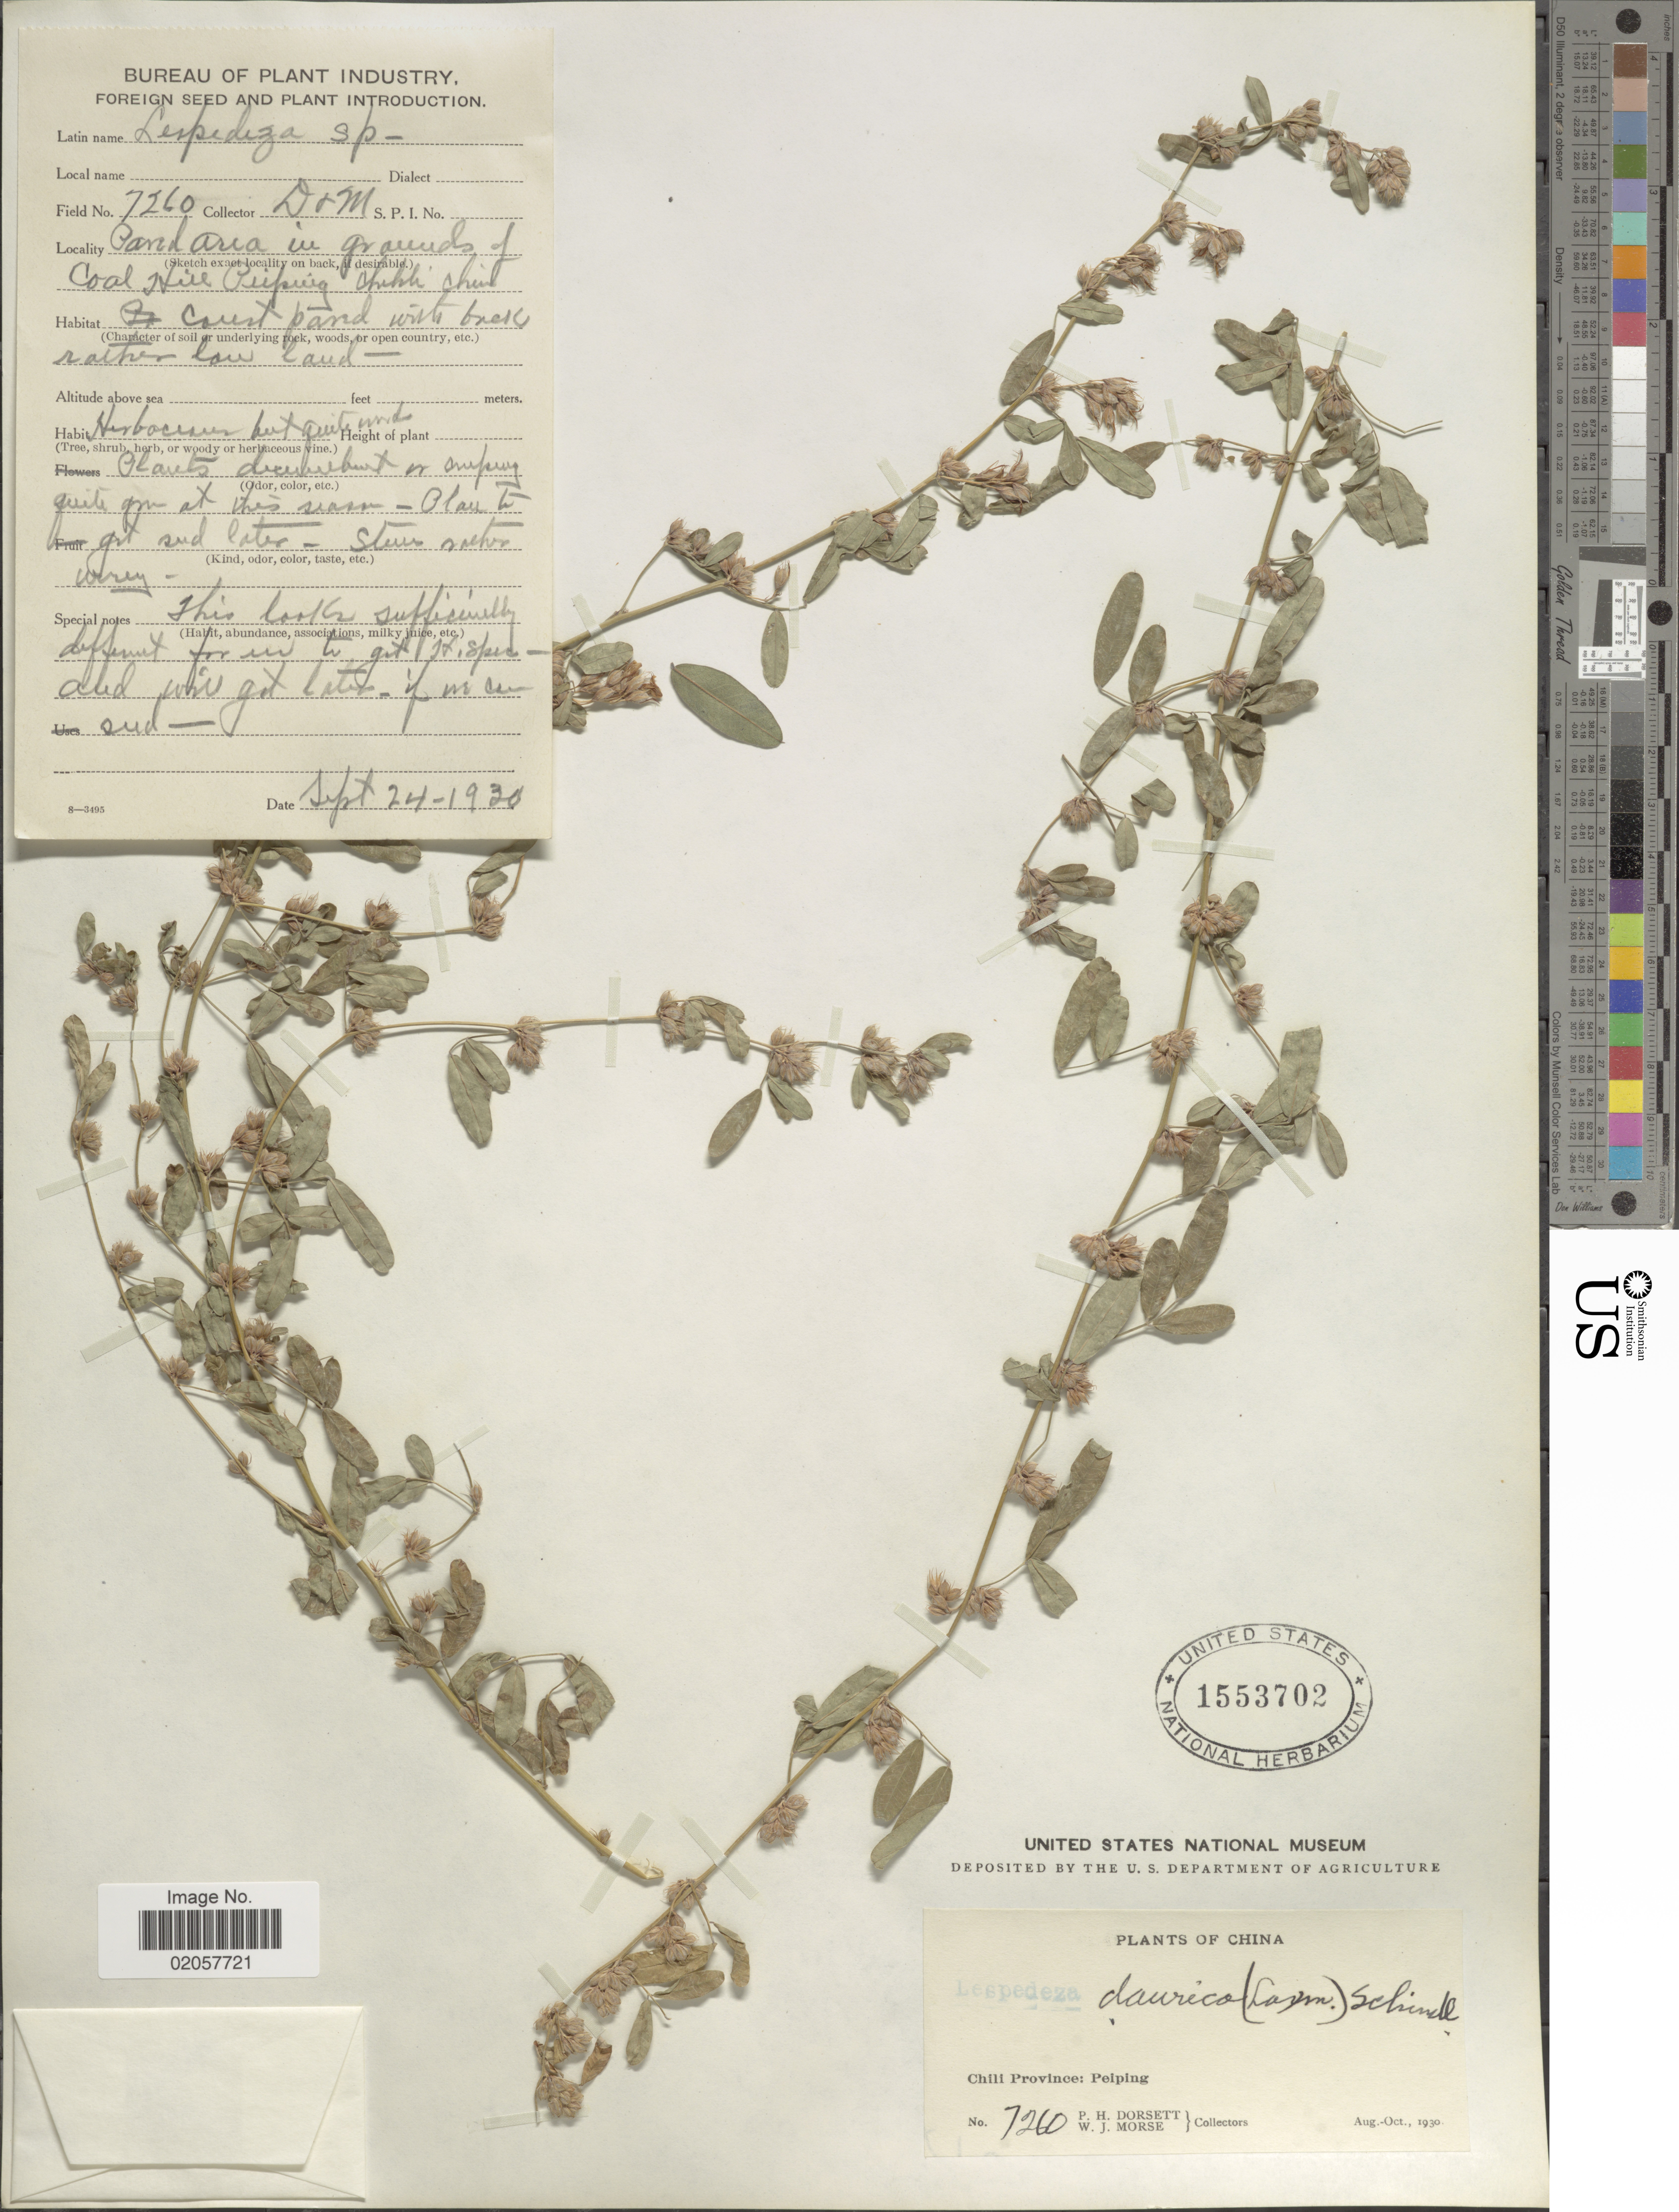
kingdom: Plantae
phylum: Tracheophyta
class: Magnoliopsida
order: Fabales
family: Fabaceae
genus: Lespedeza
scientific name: Lespedeza davurica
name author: (Laxm.) Schindl.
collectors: P. H. Dorsett & W. J. Morse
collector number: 7260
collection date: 1930-09-24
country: China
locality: Chili Province: Peiping; Pand area in grounds of Coal Hill Peiping Chili Chin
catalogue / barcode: US 1553702